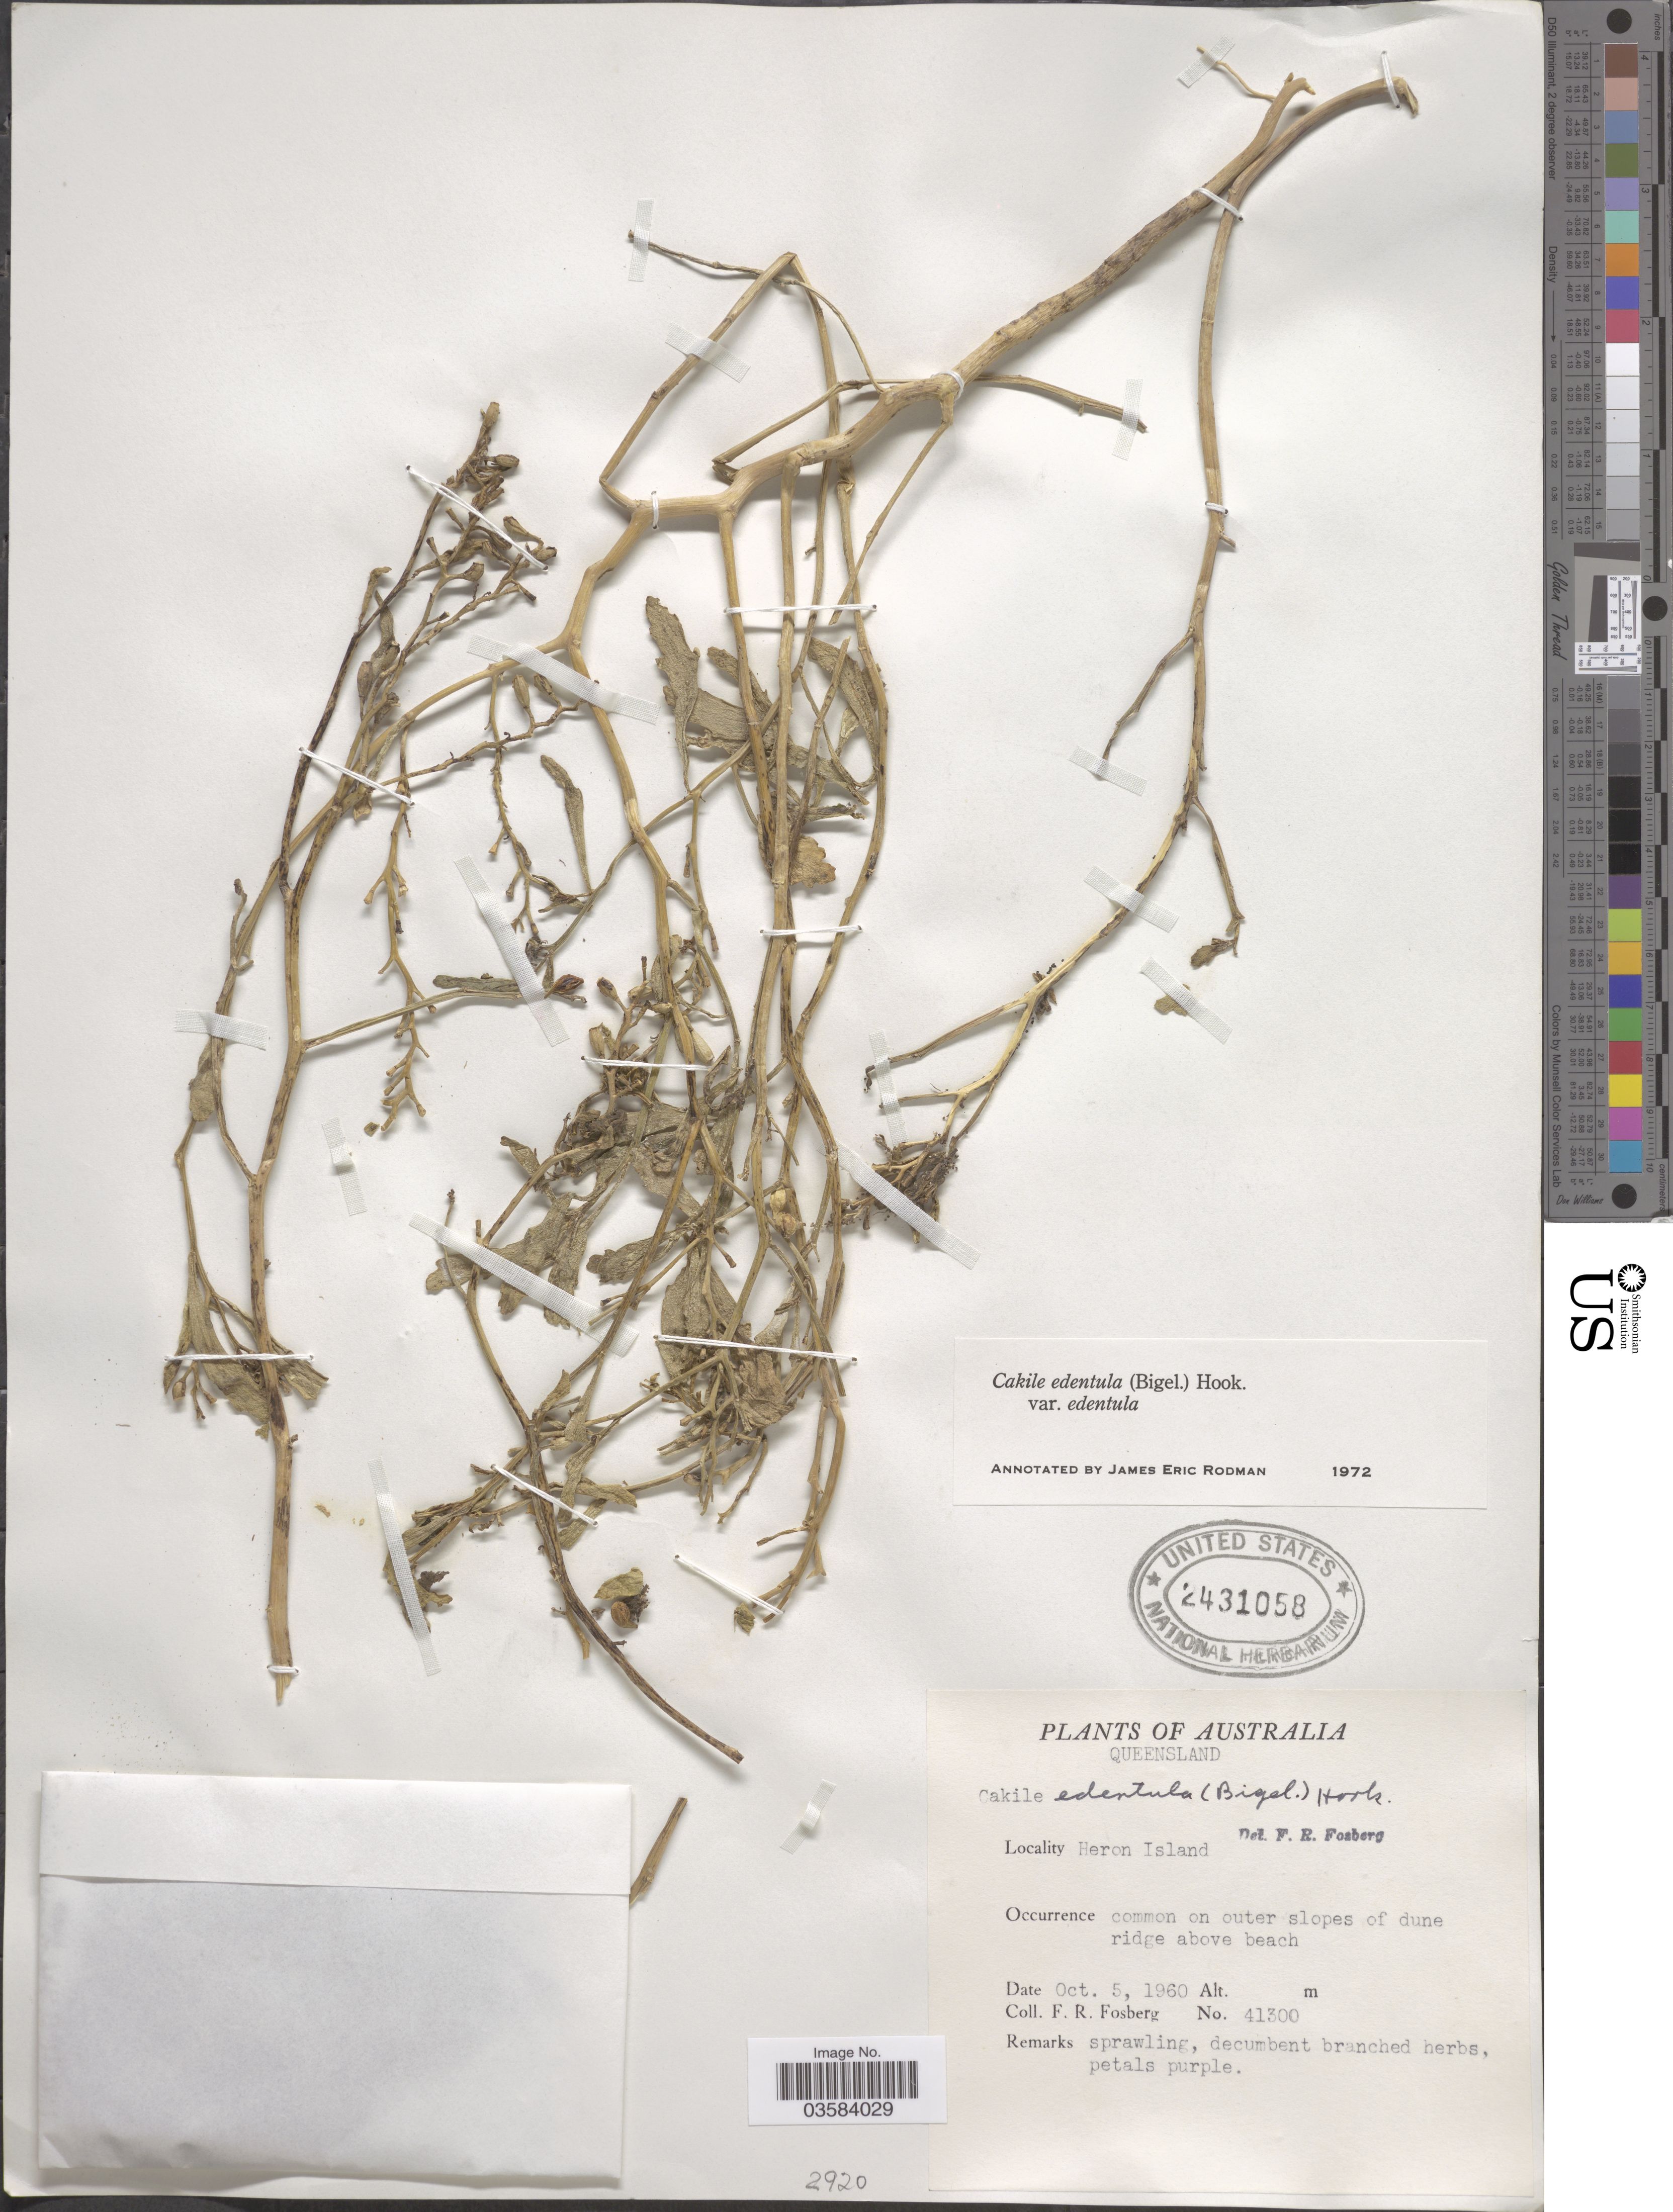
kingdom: Plantae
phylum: Tracheophyta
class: Magnoliopsida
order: Brassicales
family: Brassicaceae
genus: Cakile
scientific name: Cakile edentula var. edentula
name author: (Bigelow) Hook.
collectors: F. R. Fosberg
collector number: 41300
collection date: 1960-10-05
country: Australia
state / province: Queensland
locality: Heron Island.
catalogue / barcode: US 2431058